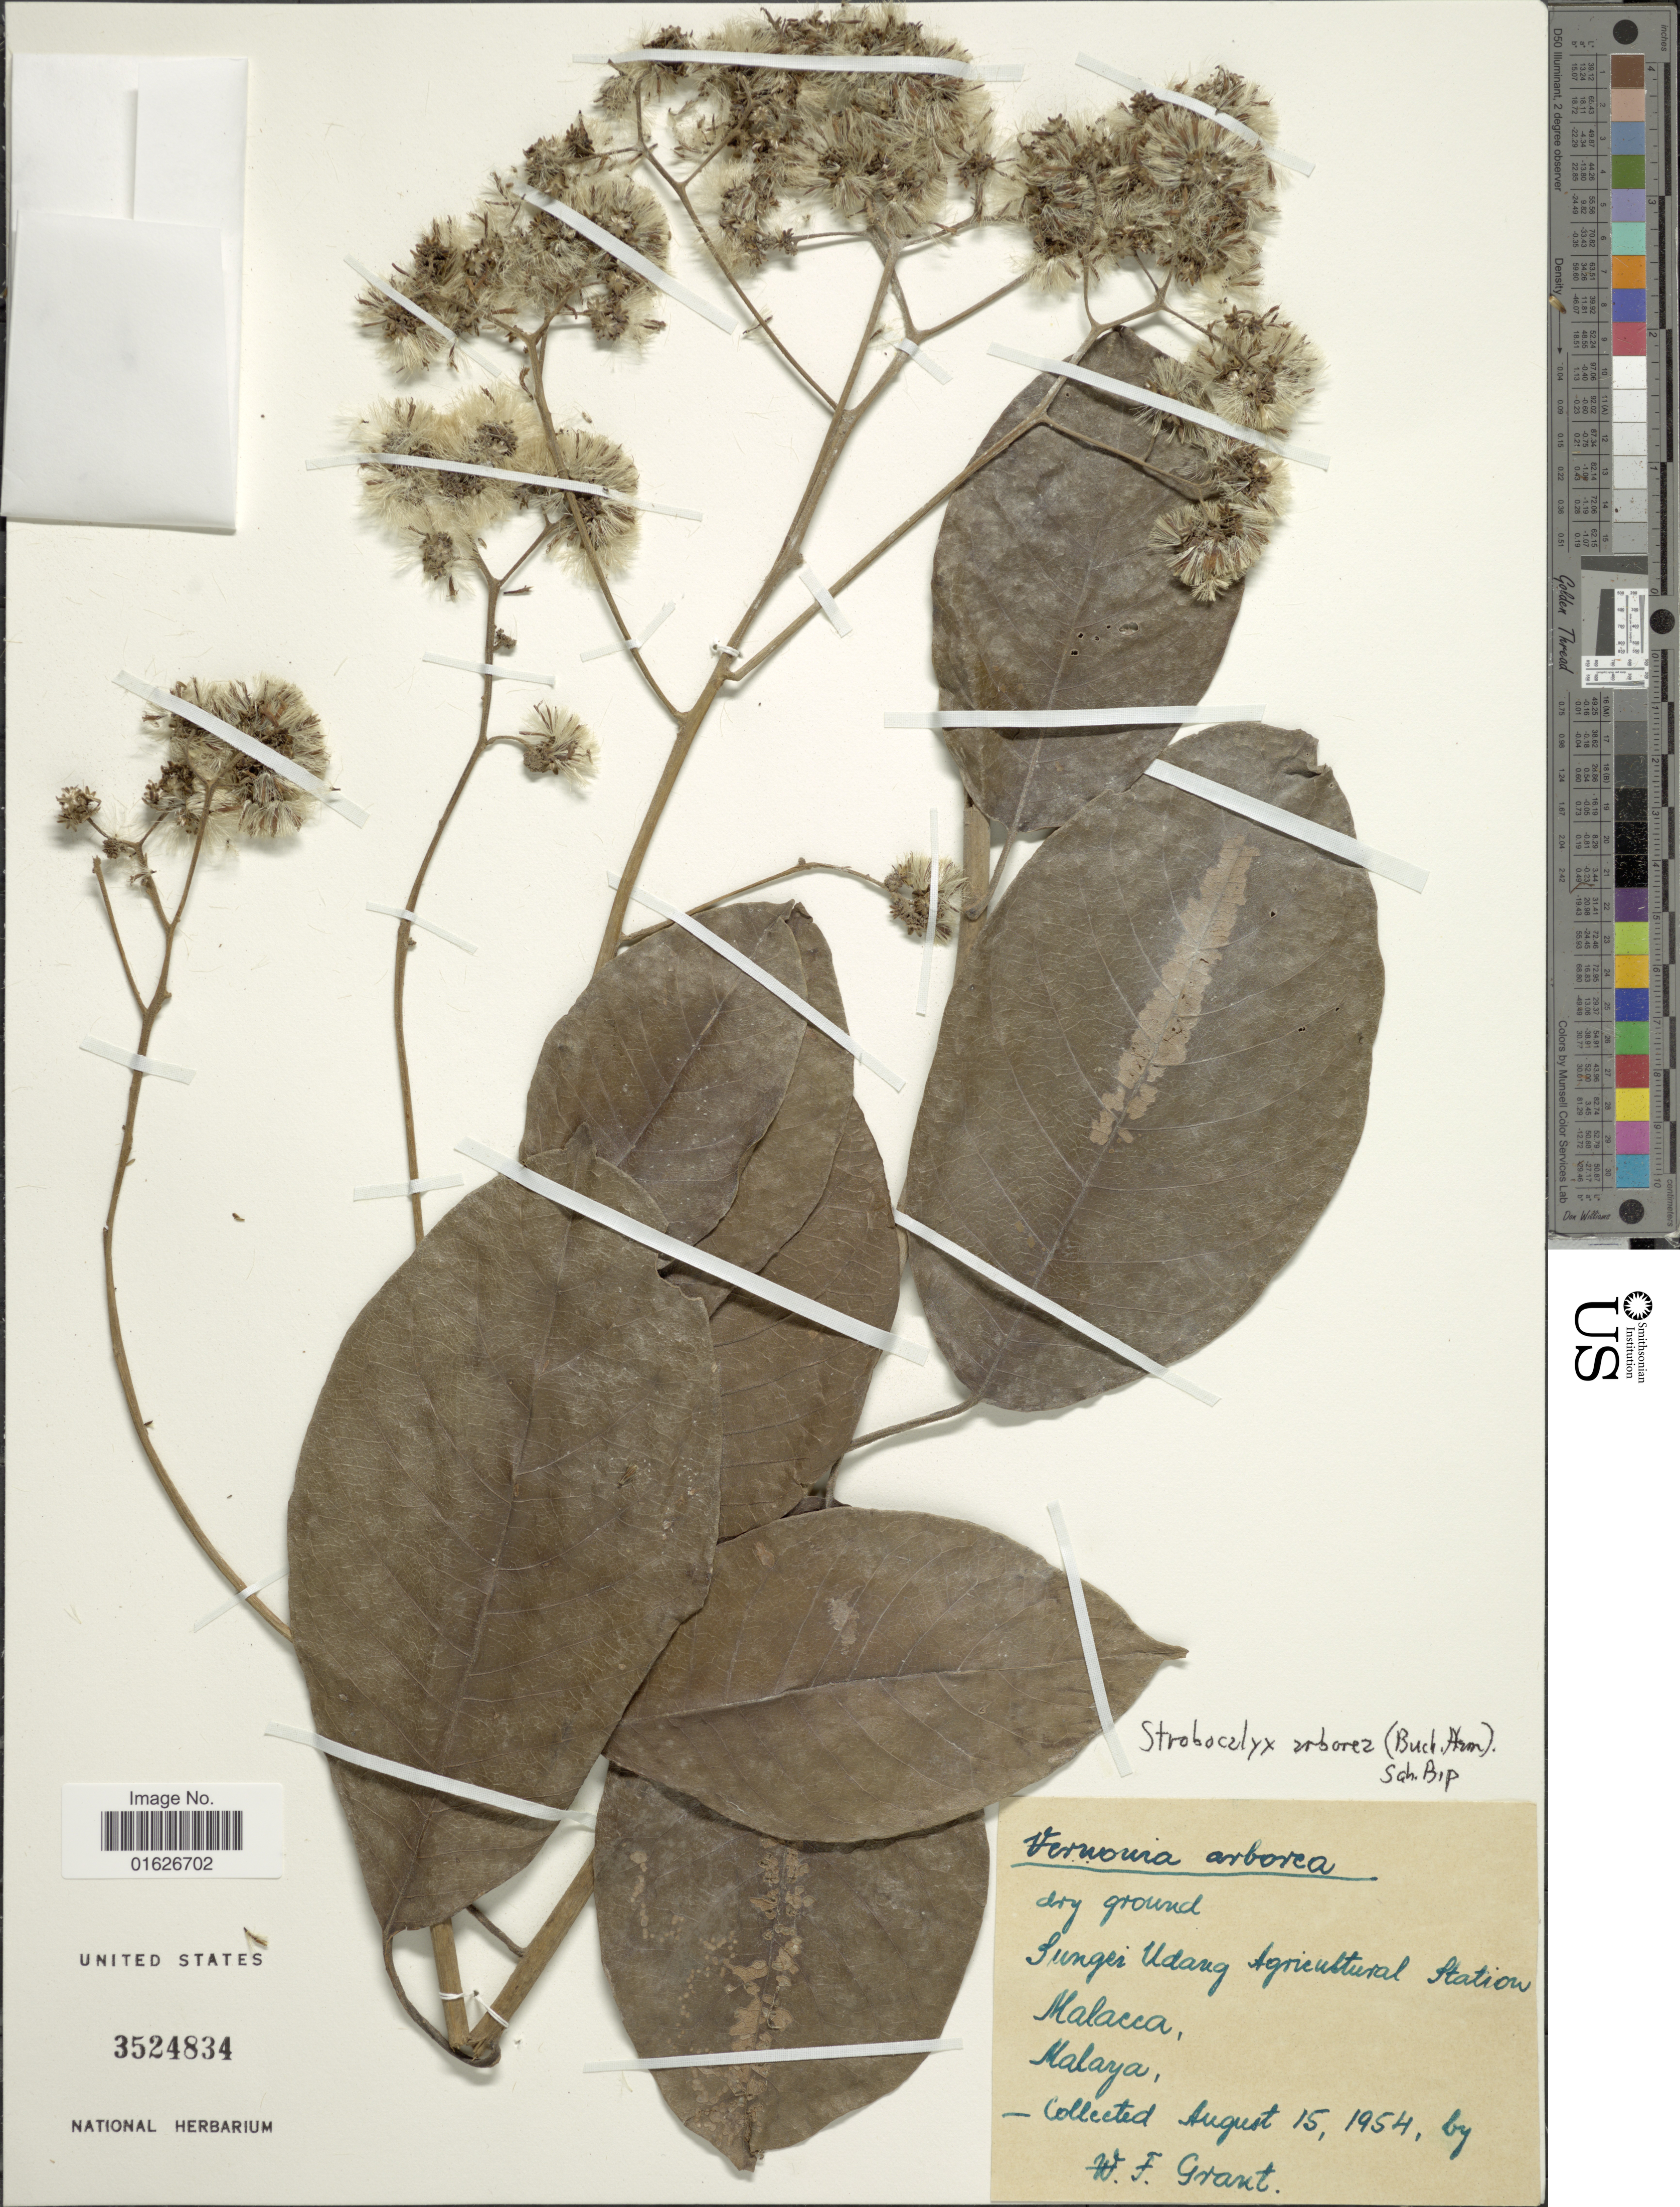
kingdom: Plantae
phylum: Tracheophyta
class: Magnoliopsida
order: Asterales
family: Asteraceae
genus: Strobocalyx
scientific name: Strobocalyx arborea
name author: (Buch.-Ham.) Sch. Bip.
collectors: W. Grant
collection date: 1954-08-15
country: Malaysia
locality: Sungei Udang, Agricultural Station, Malacca, Malaya. [interpreted]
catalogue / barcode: US 3524834